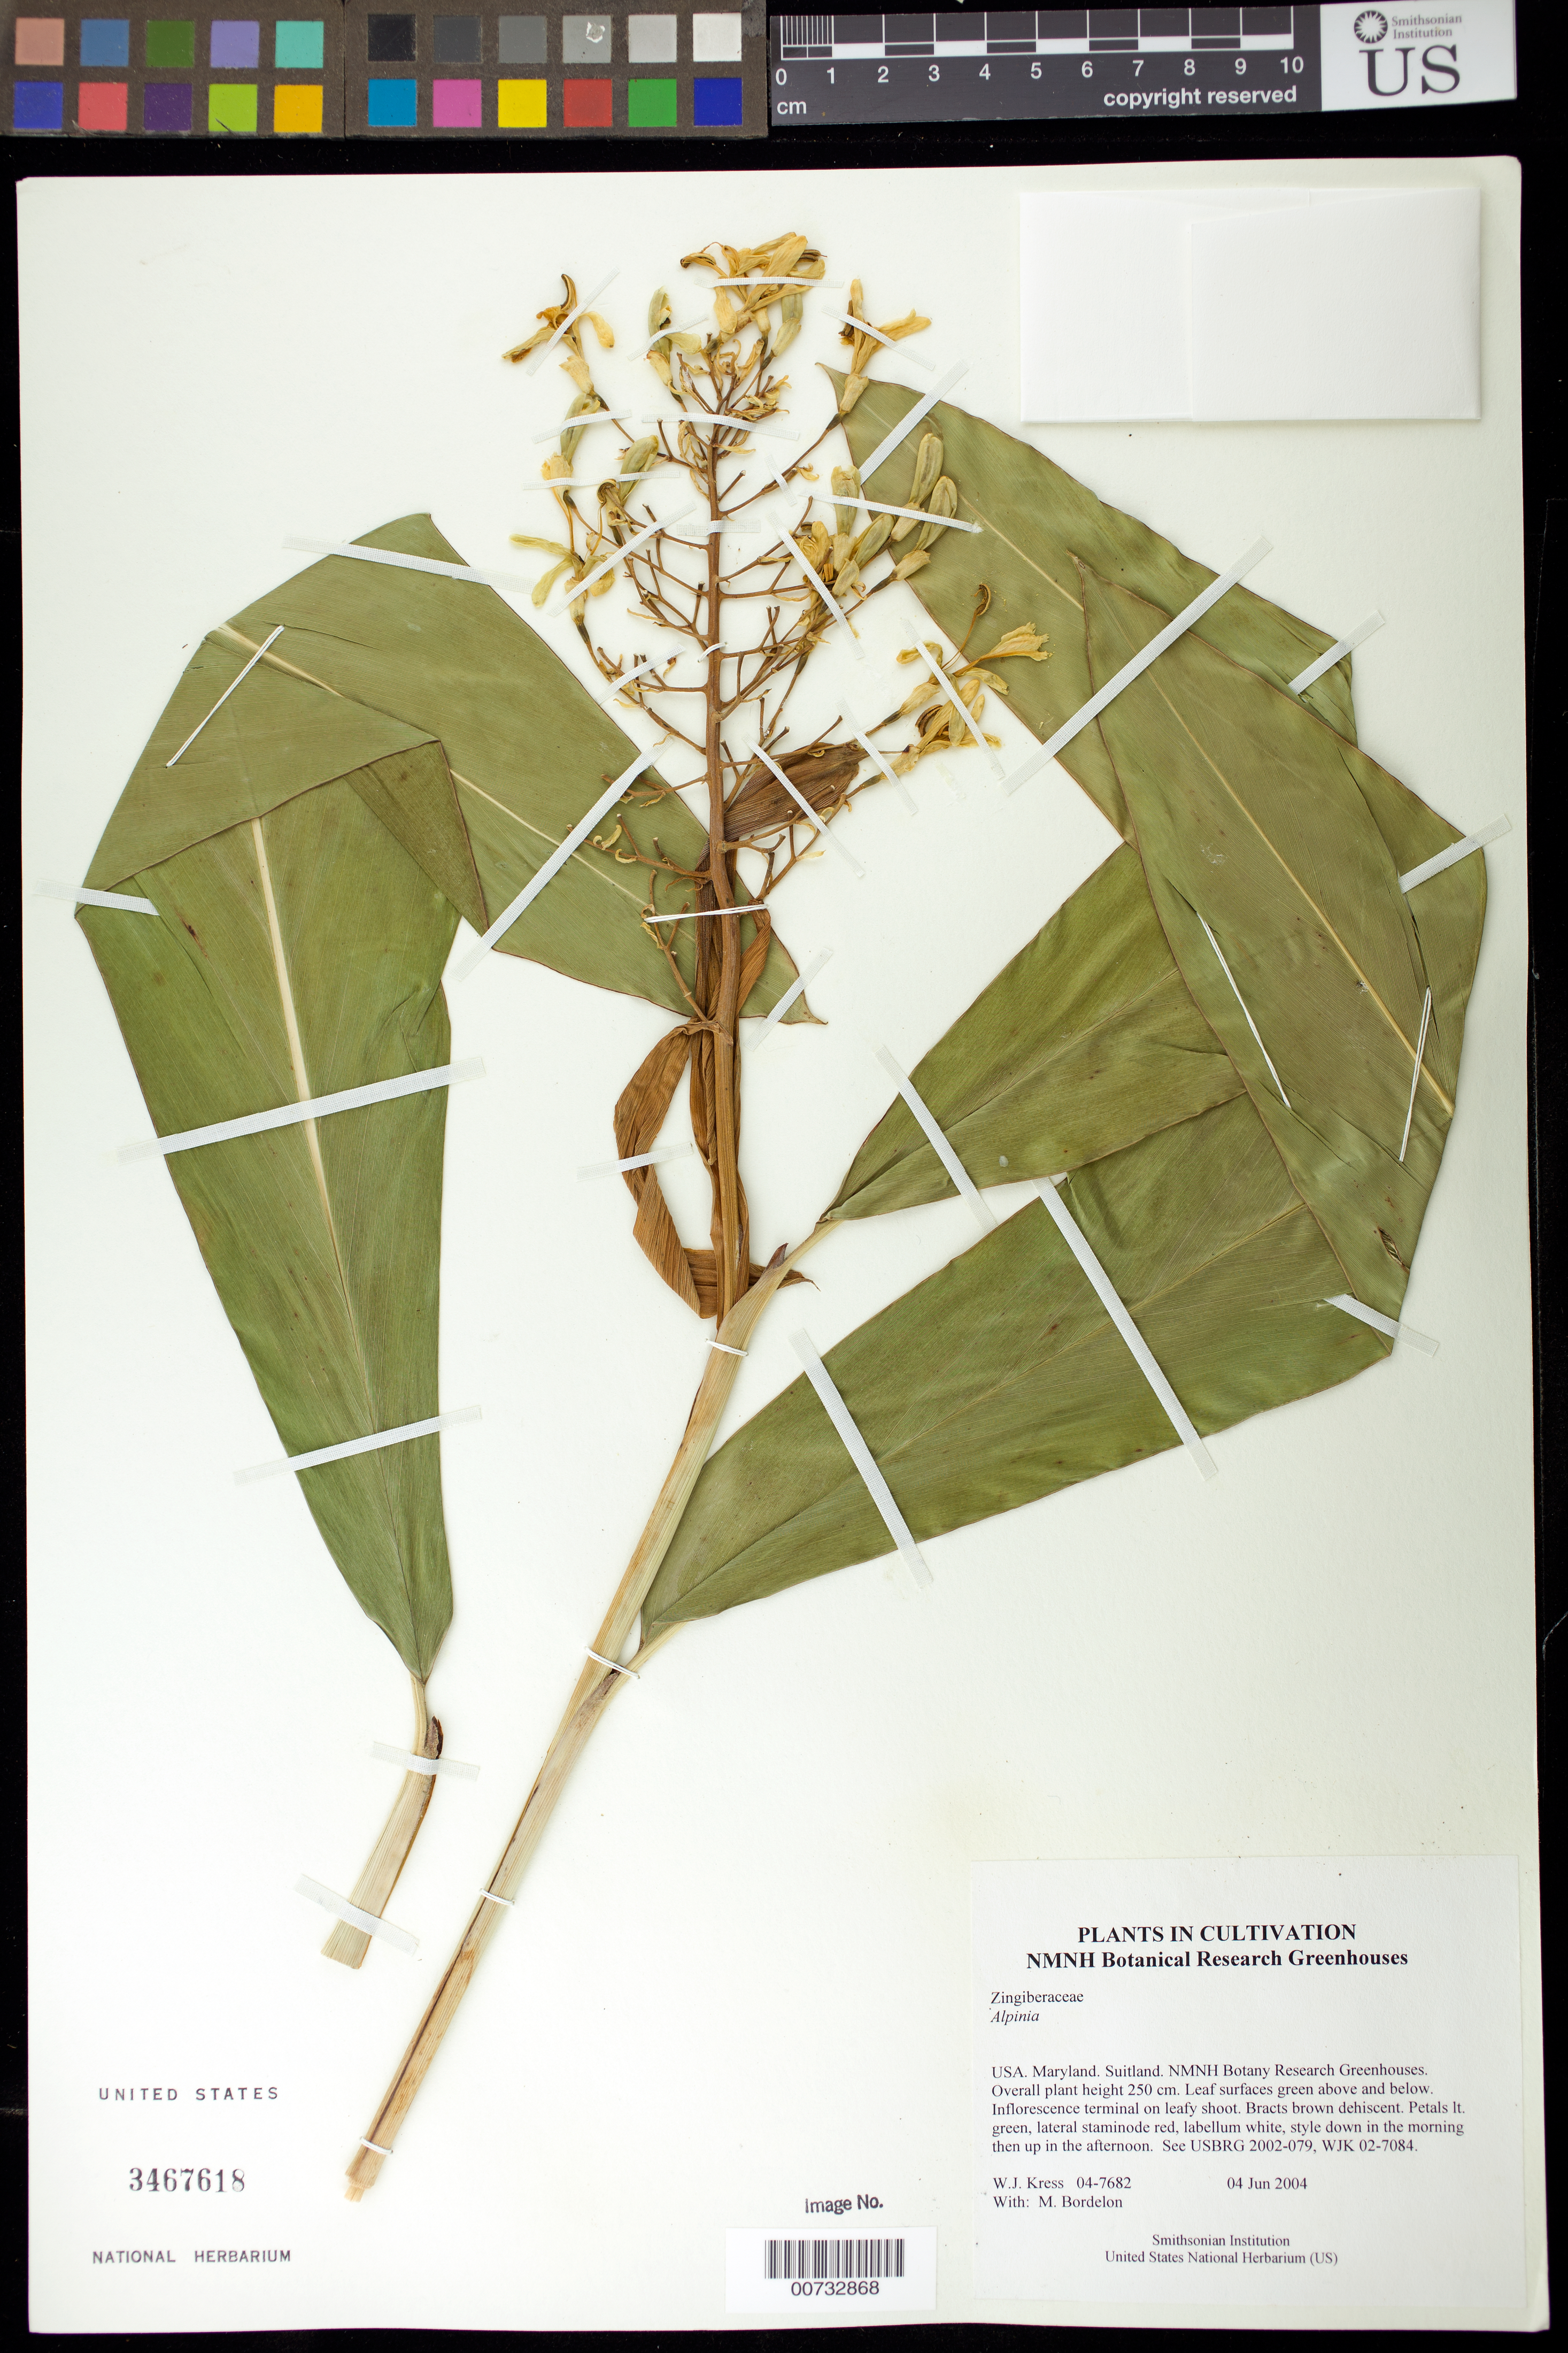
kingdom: Plantae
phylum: Tracheophyta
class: Liliopsida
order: Zingiberales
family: Zingiberaceae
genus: Alpinia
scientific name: Alpinia sp.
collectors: W. J. Kress & M. Bordelon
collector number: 04-7682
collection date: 2004-06-04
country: United States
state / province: Maryland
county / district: Prince George's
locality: NMNH Botany Research Greenhouses. Suitland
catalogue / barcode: US 3467618